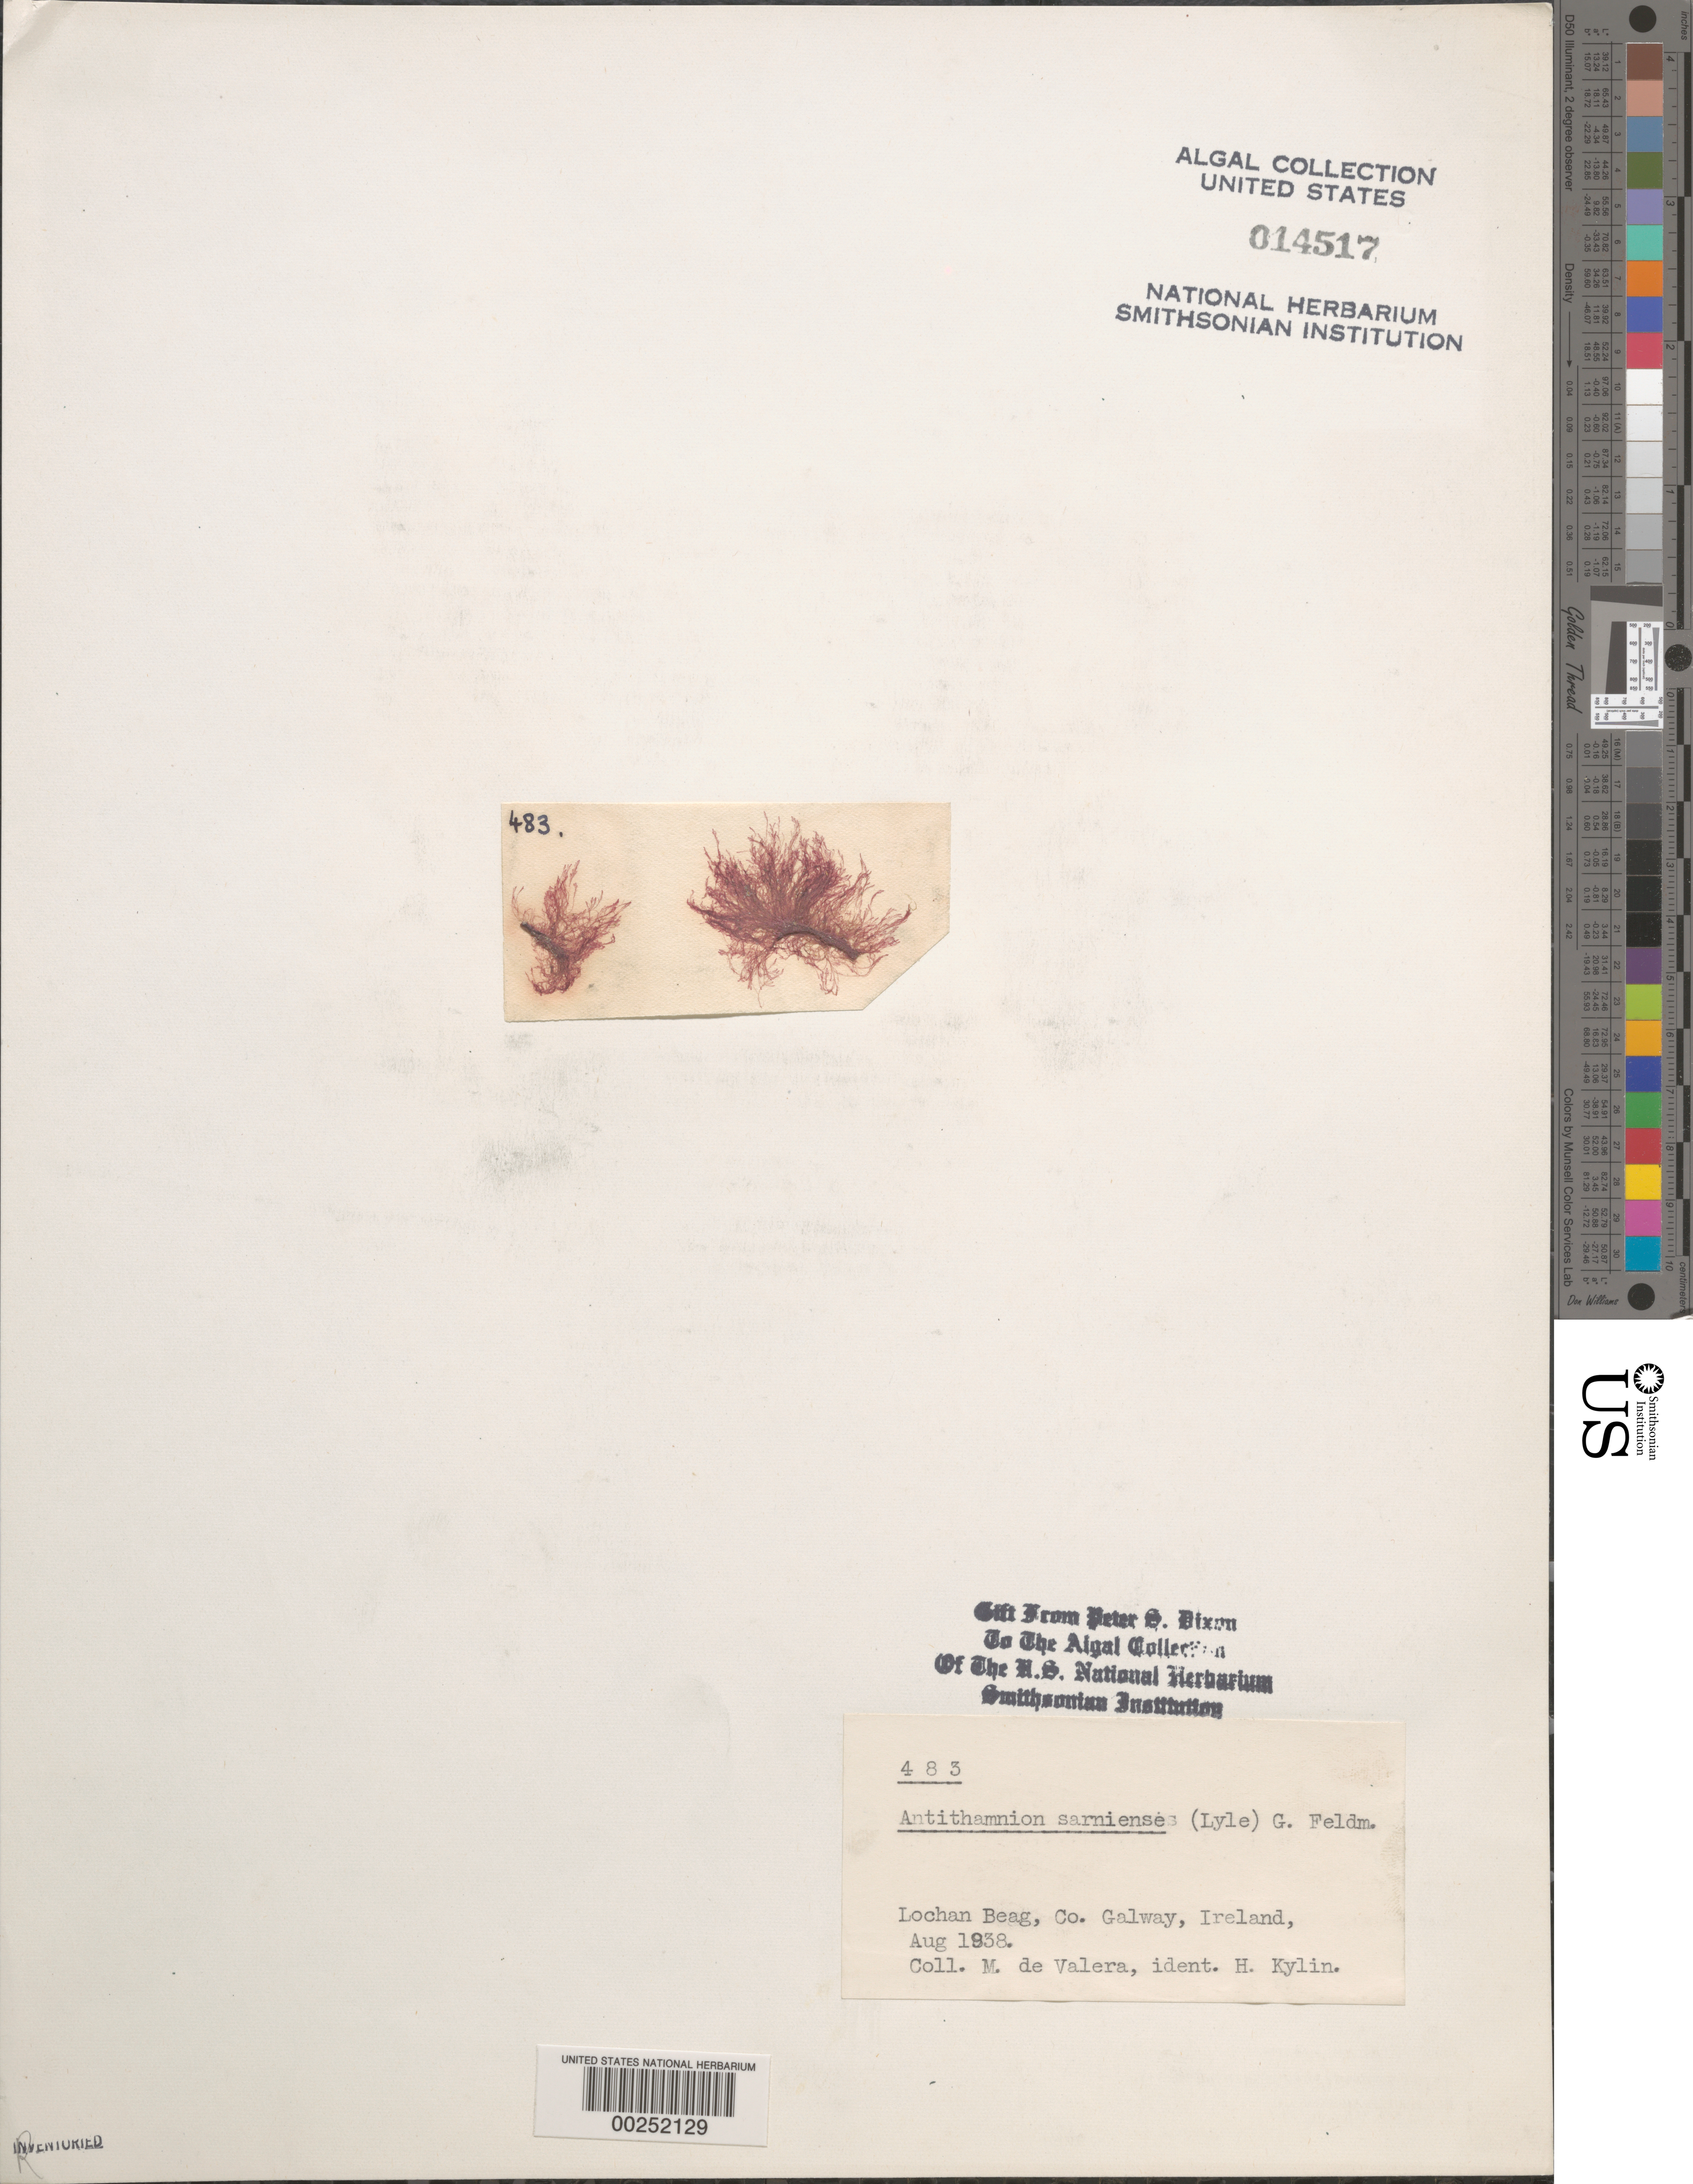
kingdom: Plantae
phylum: Rhodophyta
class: Florideophyceae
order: Ceramiales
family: Ceramiaceae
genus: Antithamnion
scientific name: Antithamnion sarniense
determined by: Kylin, J. H.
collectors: M. De Valera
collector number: PSD 483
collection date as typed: Aug 1938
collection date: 1938-08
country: Ireland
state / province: Connaught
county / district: Galway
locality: Lochan Beag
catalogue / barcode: US 14517